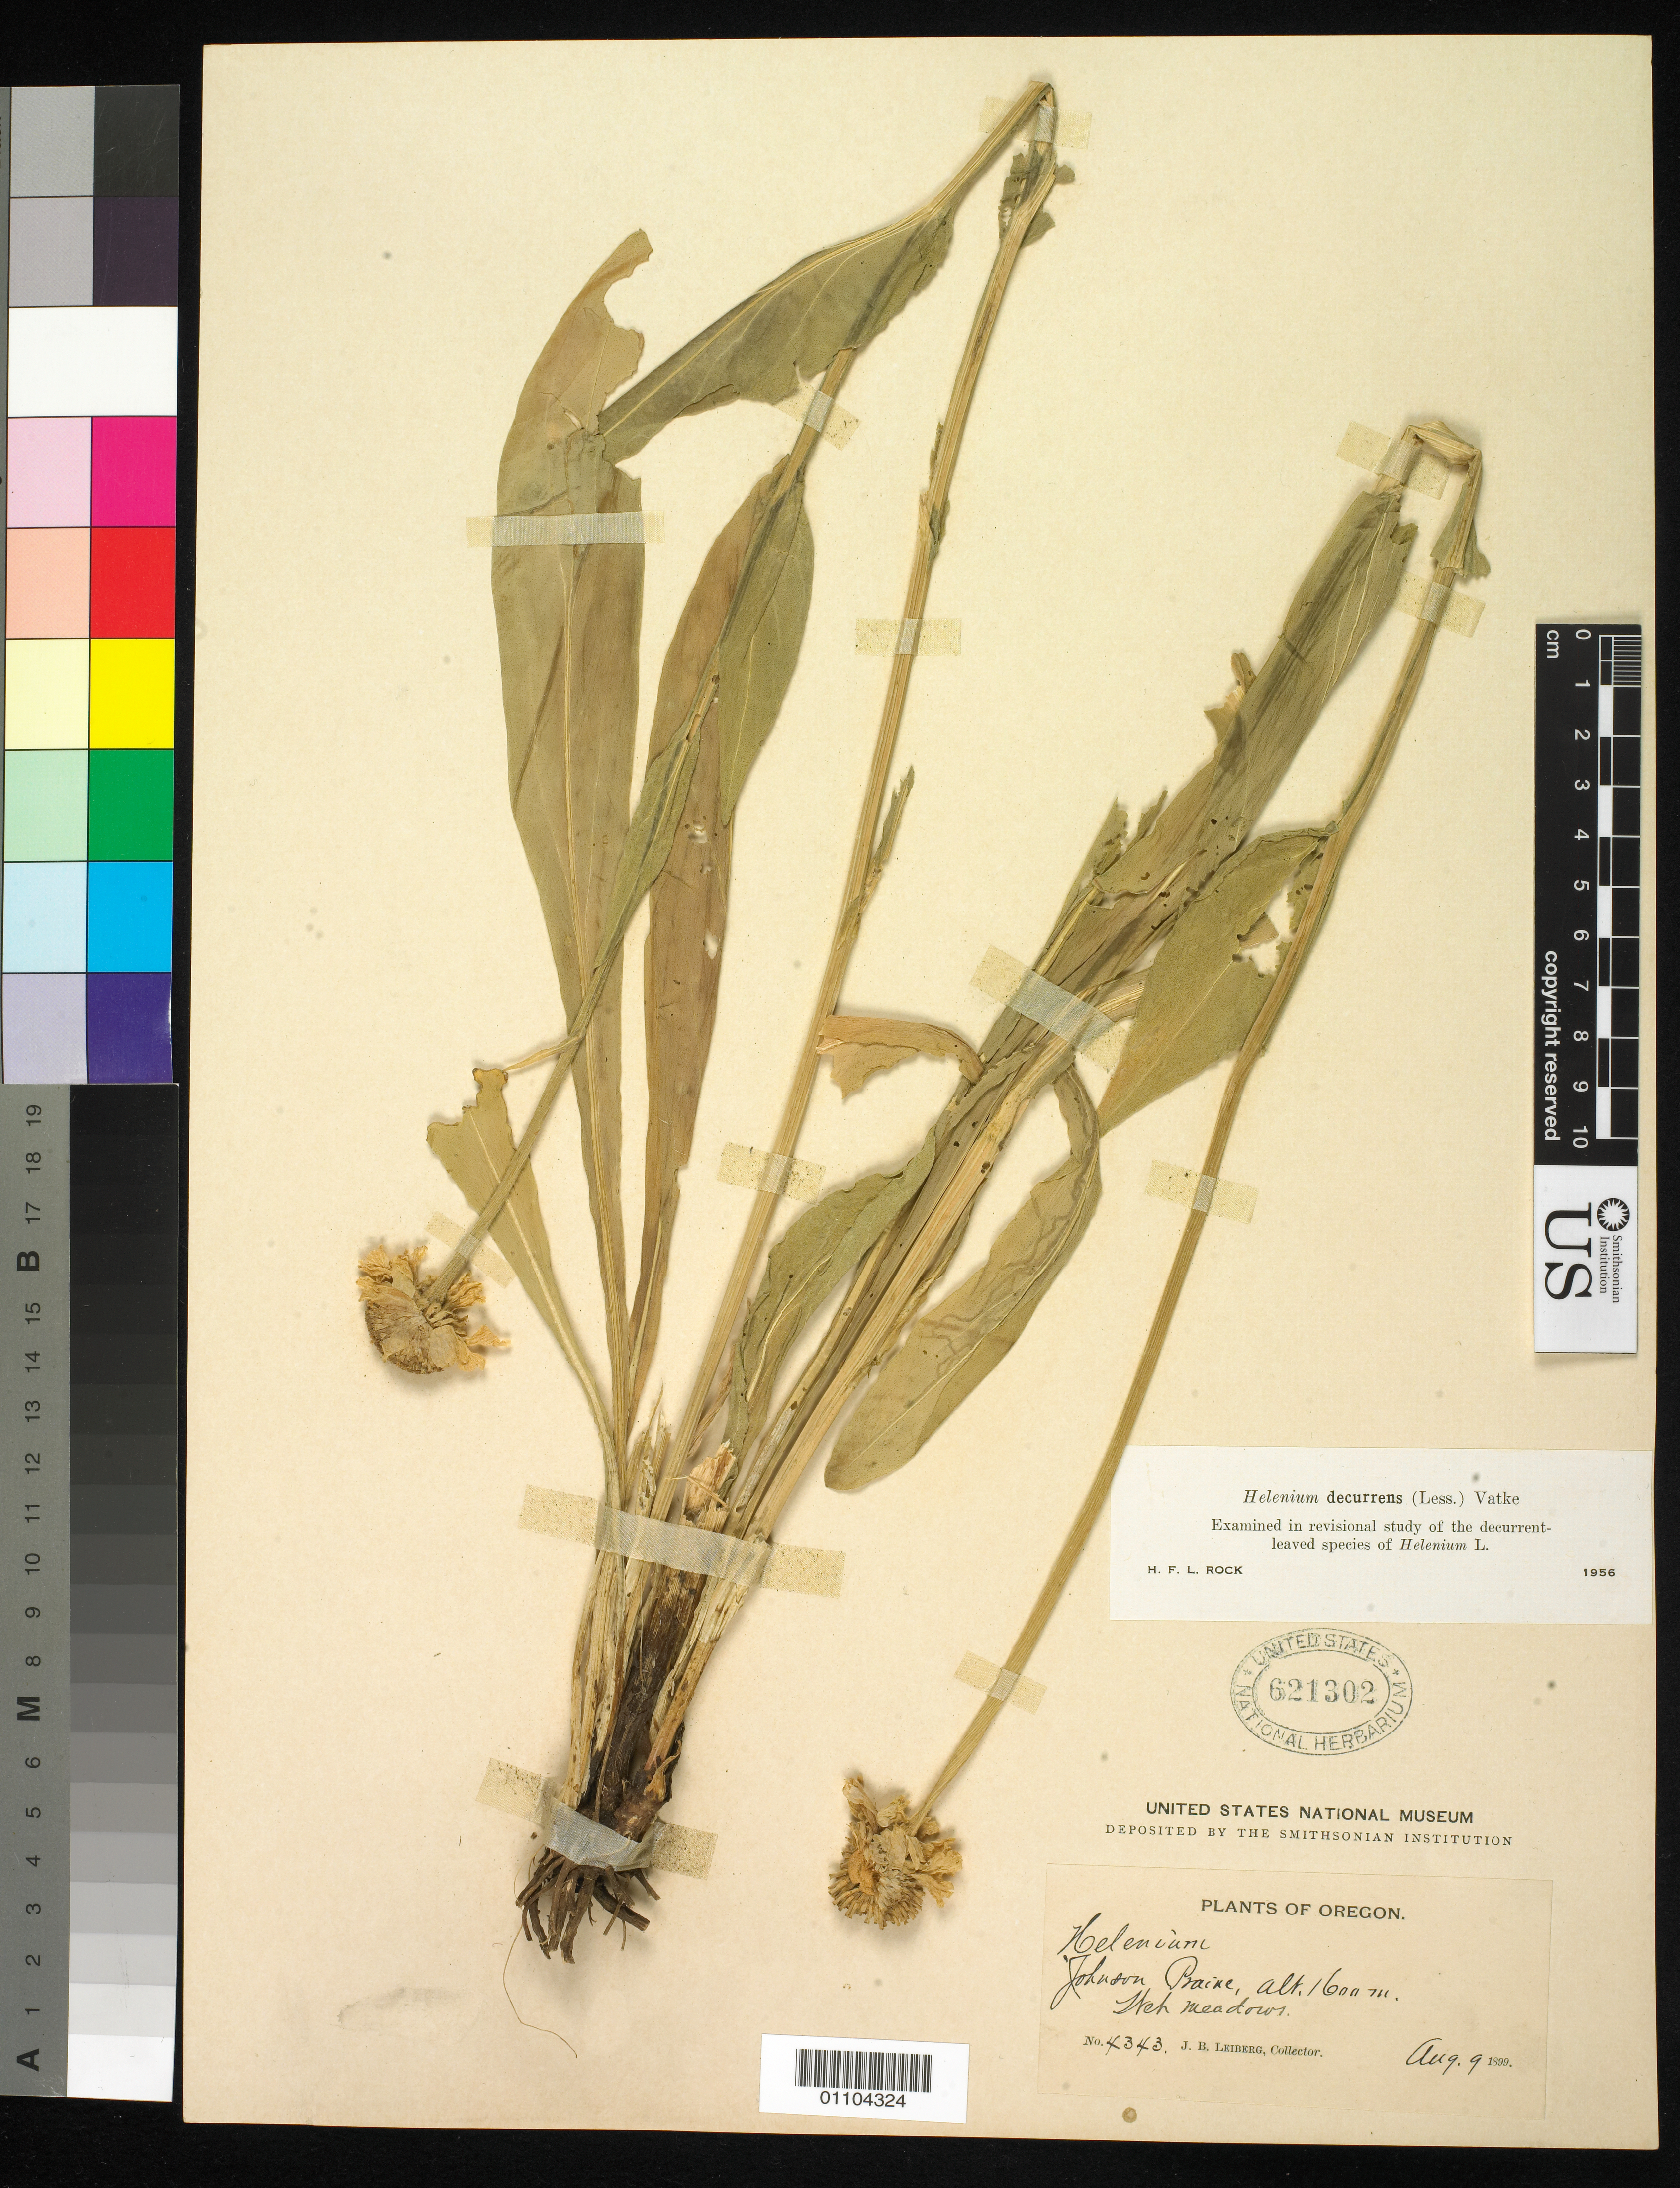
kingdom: Plantae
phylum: Tracheophyta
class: Magnoliopsida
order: Asterales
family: Asteraceae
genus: Helenium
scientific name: Helenium puberulum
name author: DC.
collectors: J. Leiberg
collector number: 4343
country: United States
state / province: Oregon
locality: Johnson Prairie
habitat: Wet Meadows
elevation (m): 1600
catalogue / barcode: US 621302